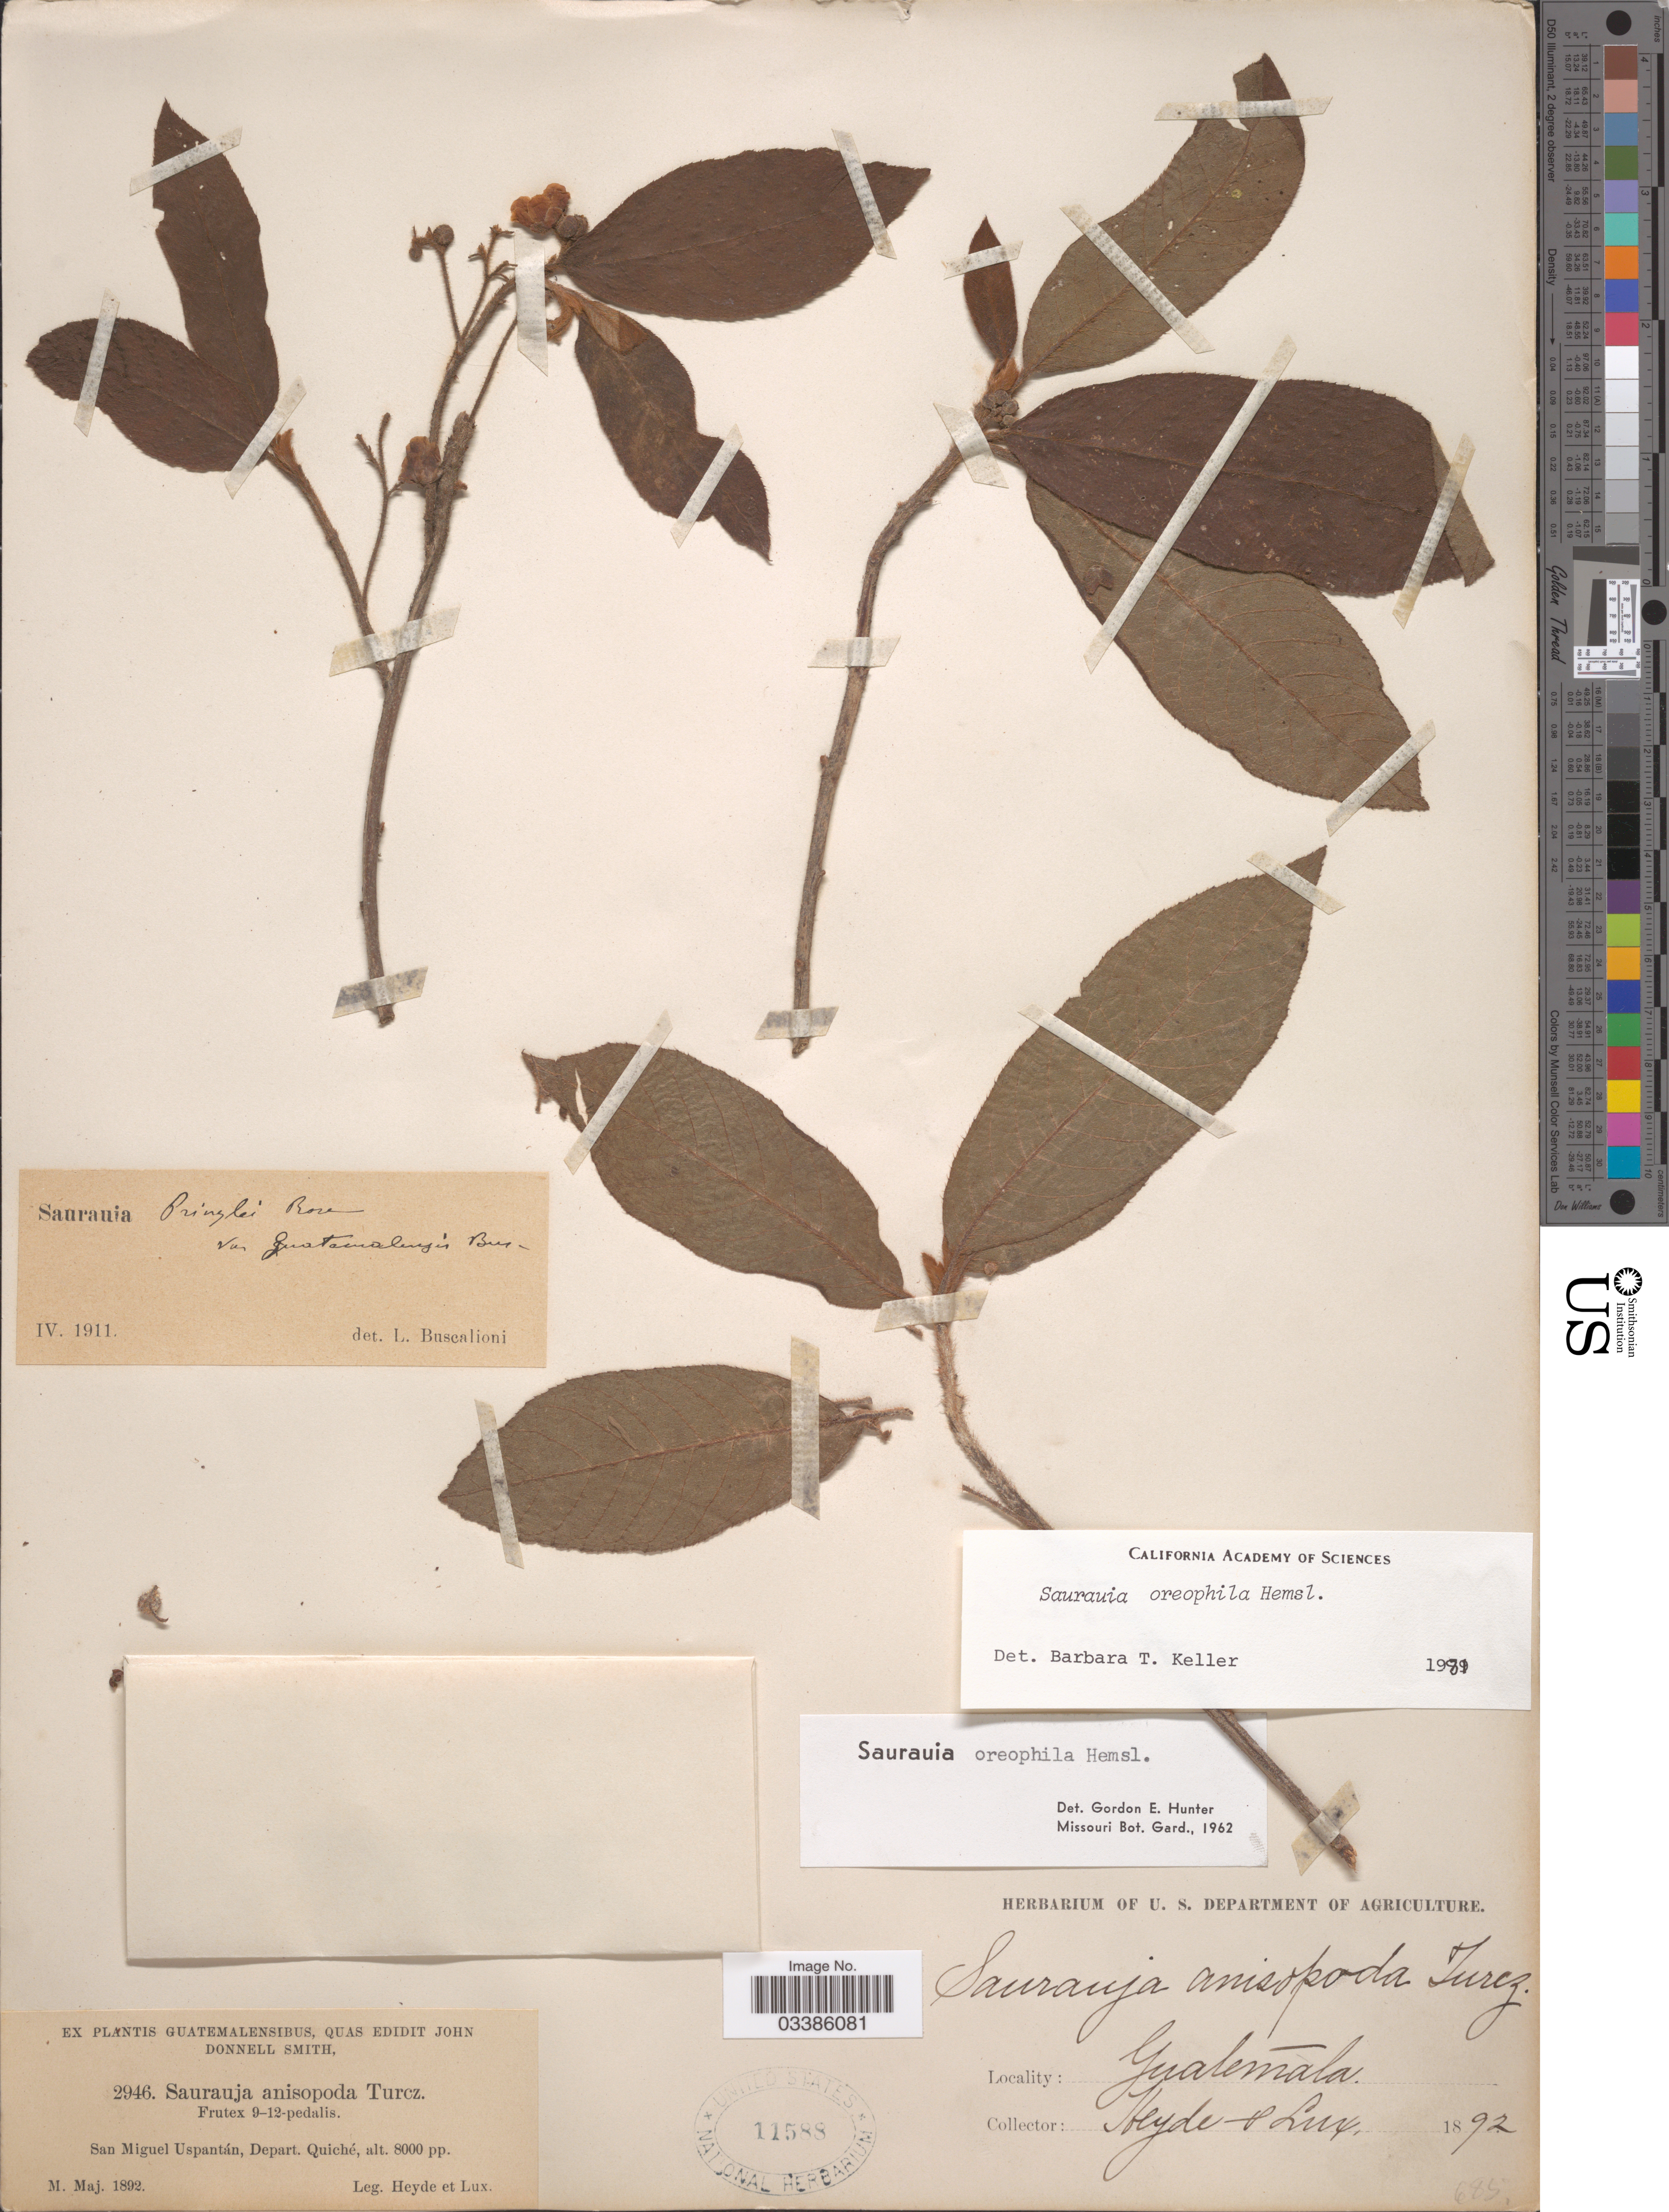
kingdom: Plantae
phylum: Tracheophyta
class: Magnoliopsida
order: Ericales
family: Actinidiaceae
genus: Saurauia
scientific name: Saurauia oreophila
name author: Hemsl.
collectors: Heyde & Lux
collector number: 2946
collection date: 1892-05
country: Guatemala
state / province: El Quiché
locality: San Miguel Uspantán, Depart. Quiché.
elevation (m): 2438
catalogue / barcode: US 11588